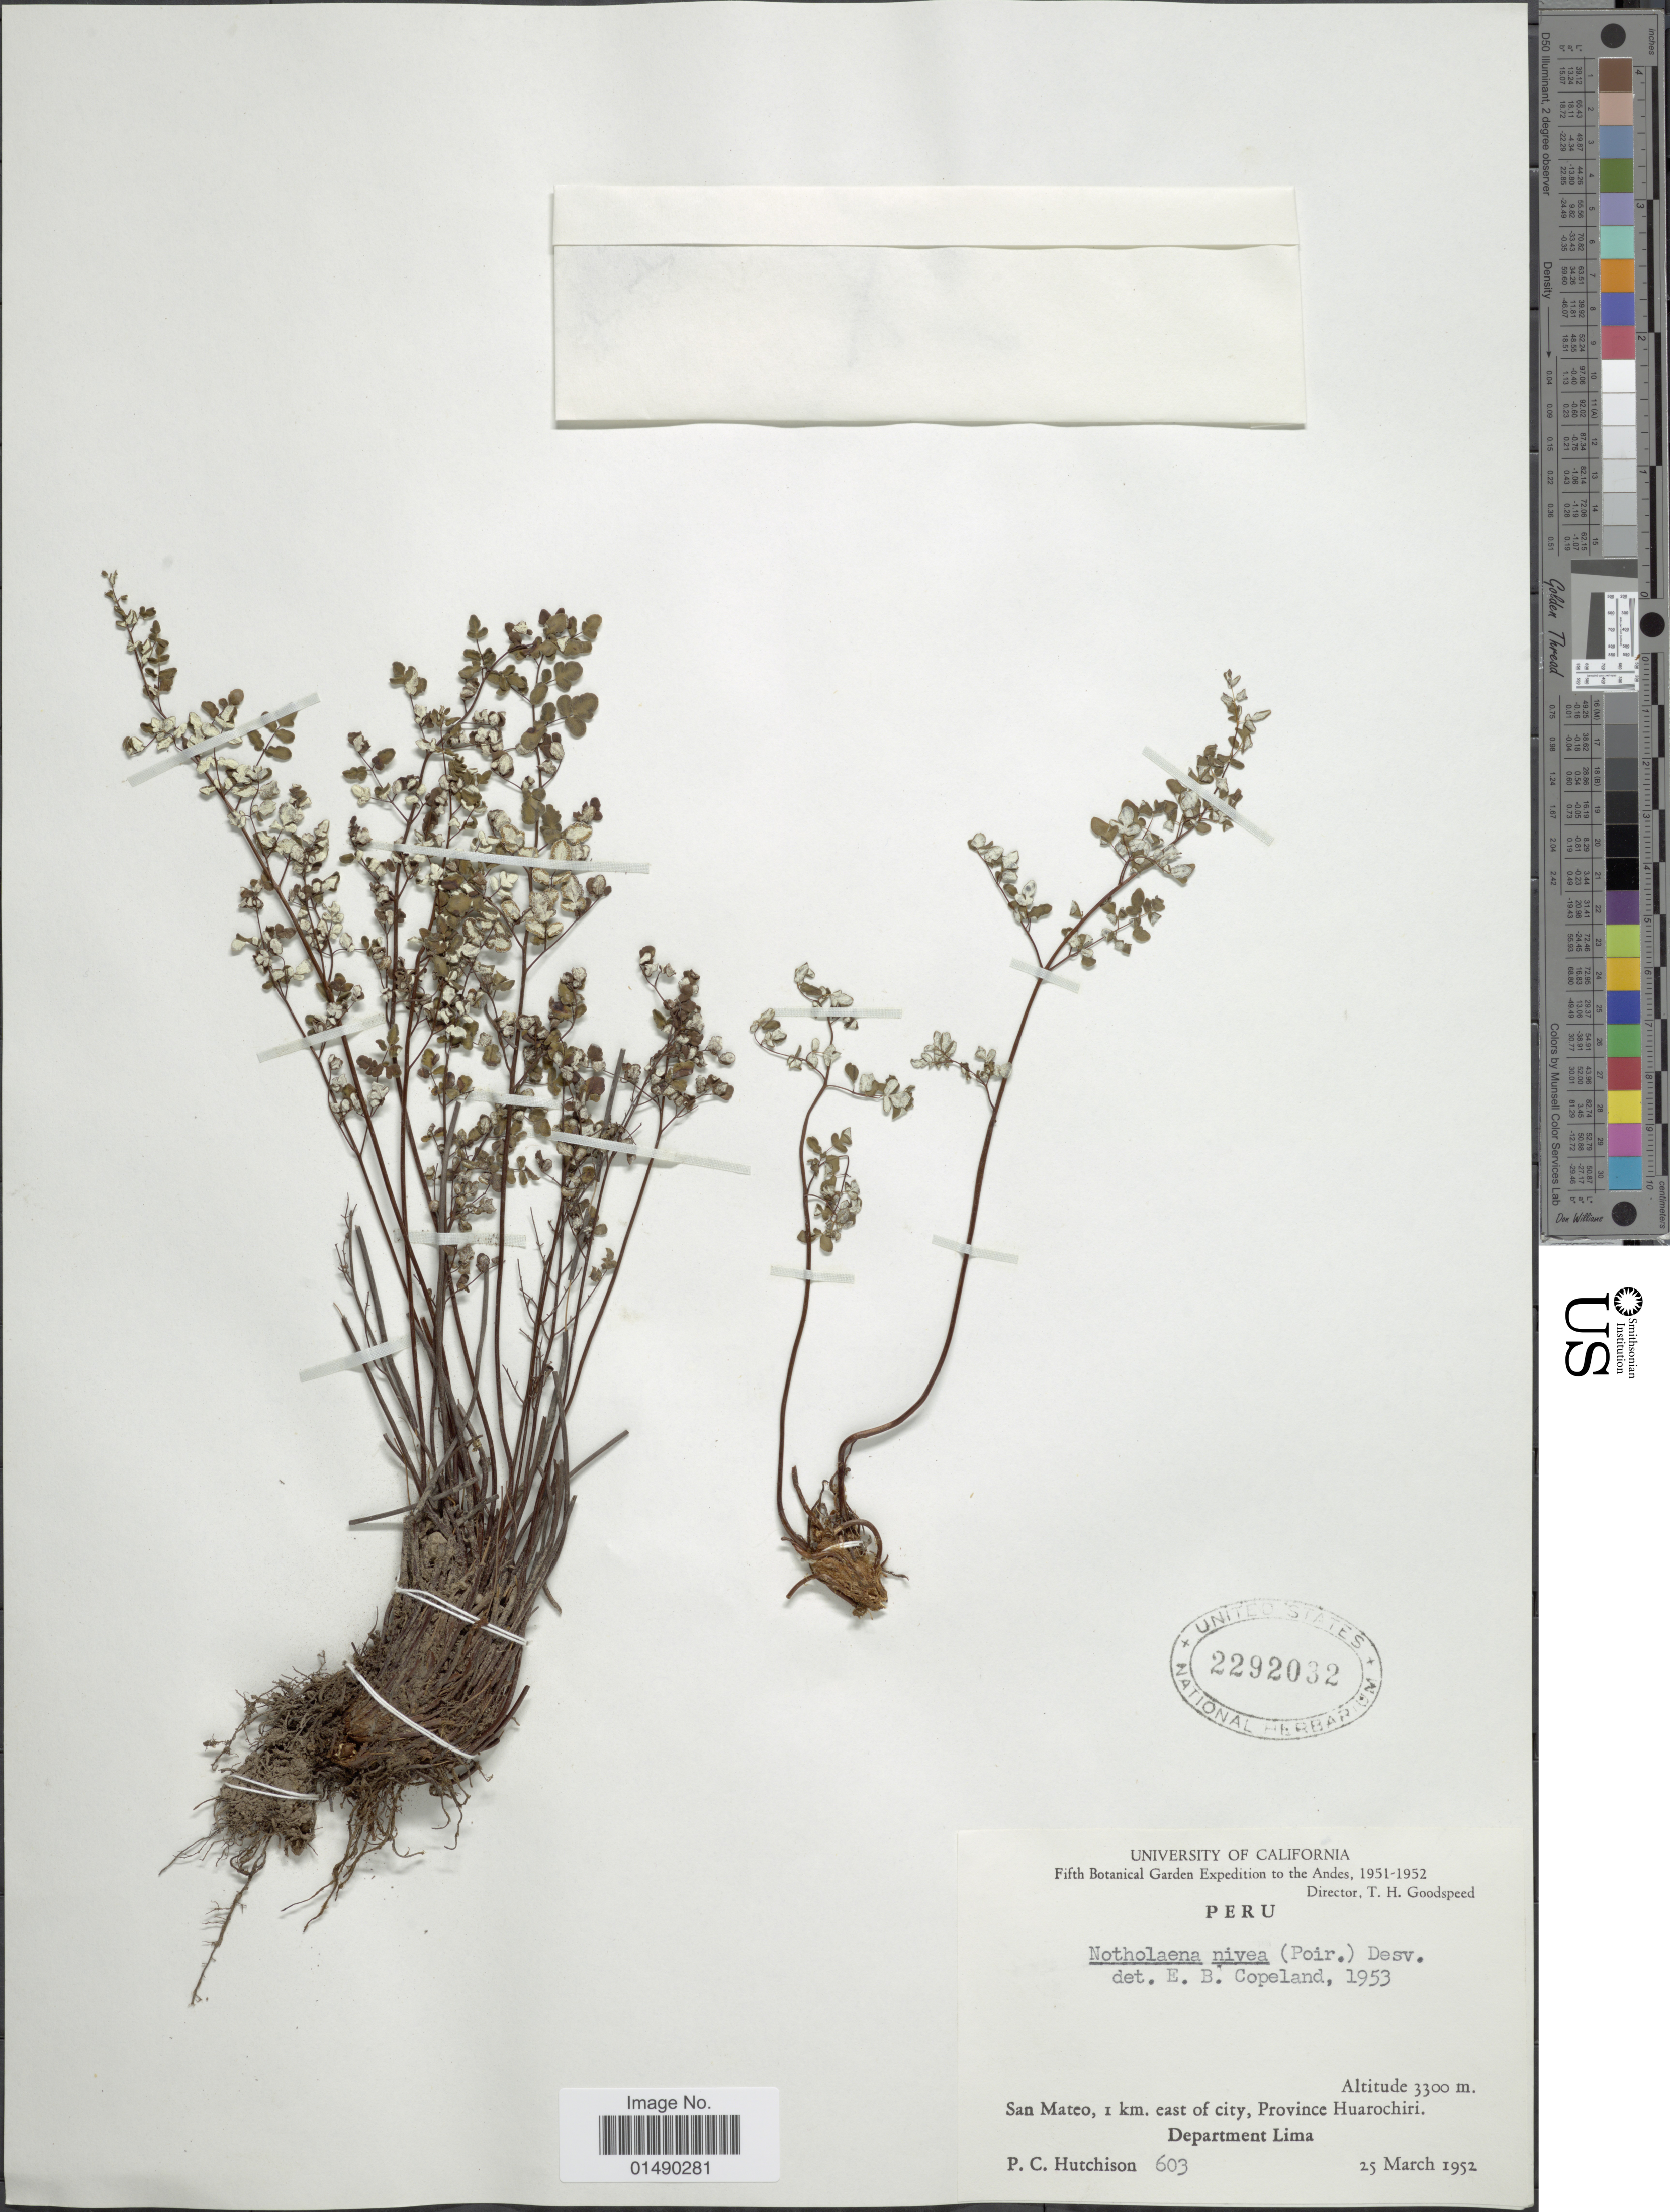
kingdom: Plantae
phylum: Tracheophyta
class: Polypodiopsida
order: Polypodiales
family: Pteridaceae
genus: Argyrochosma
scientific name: Argyrochosma nivea var. nivea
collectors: P. C. Hutchison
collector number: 603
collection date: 1952-03-25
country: Peru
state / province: Lima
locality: Peru, San Mateo, 1 km. east of city, Province Huarochiri. Department Lima.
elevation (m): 3300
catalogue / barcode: US 2292032